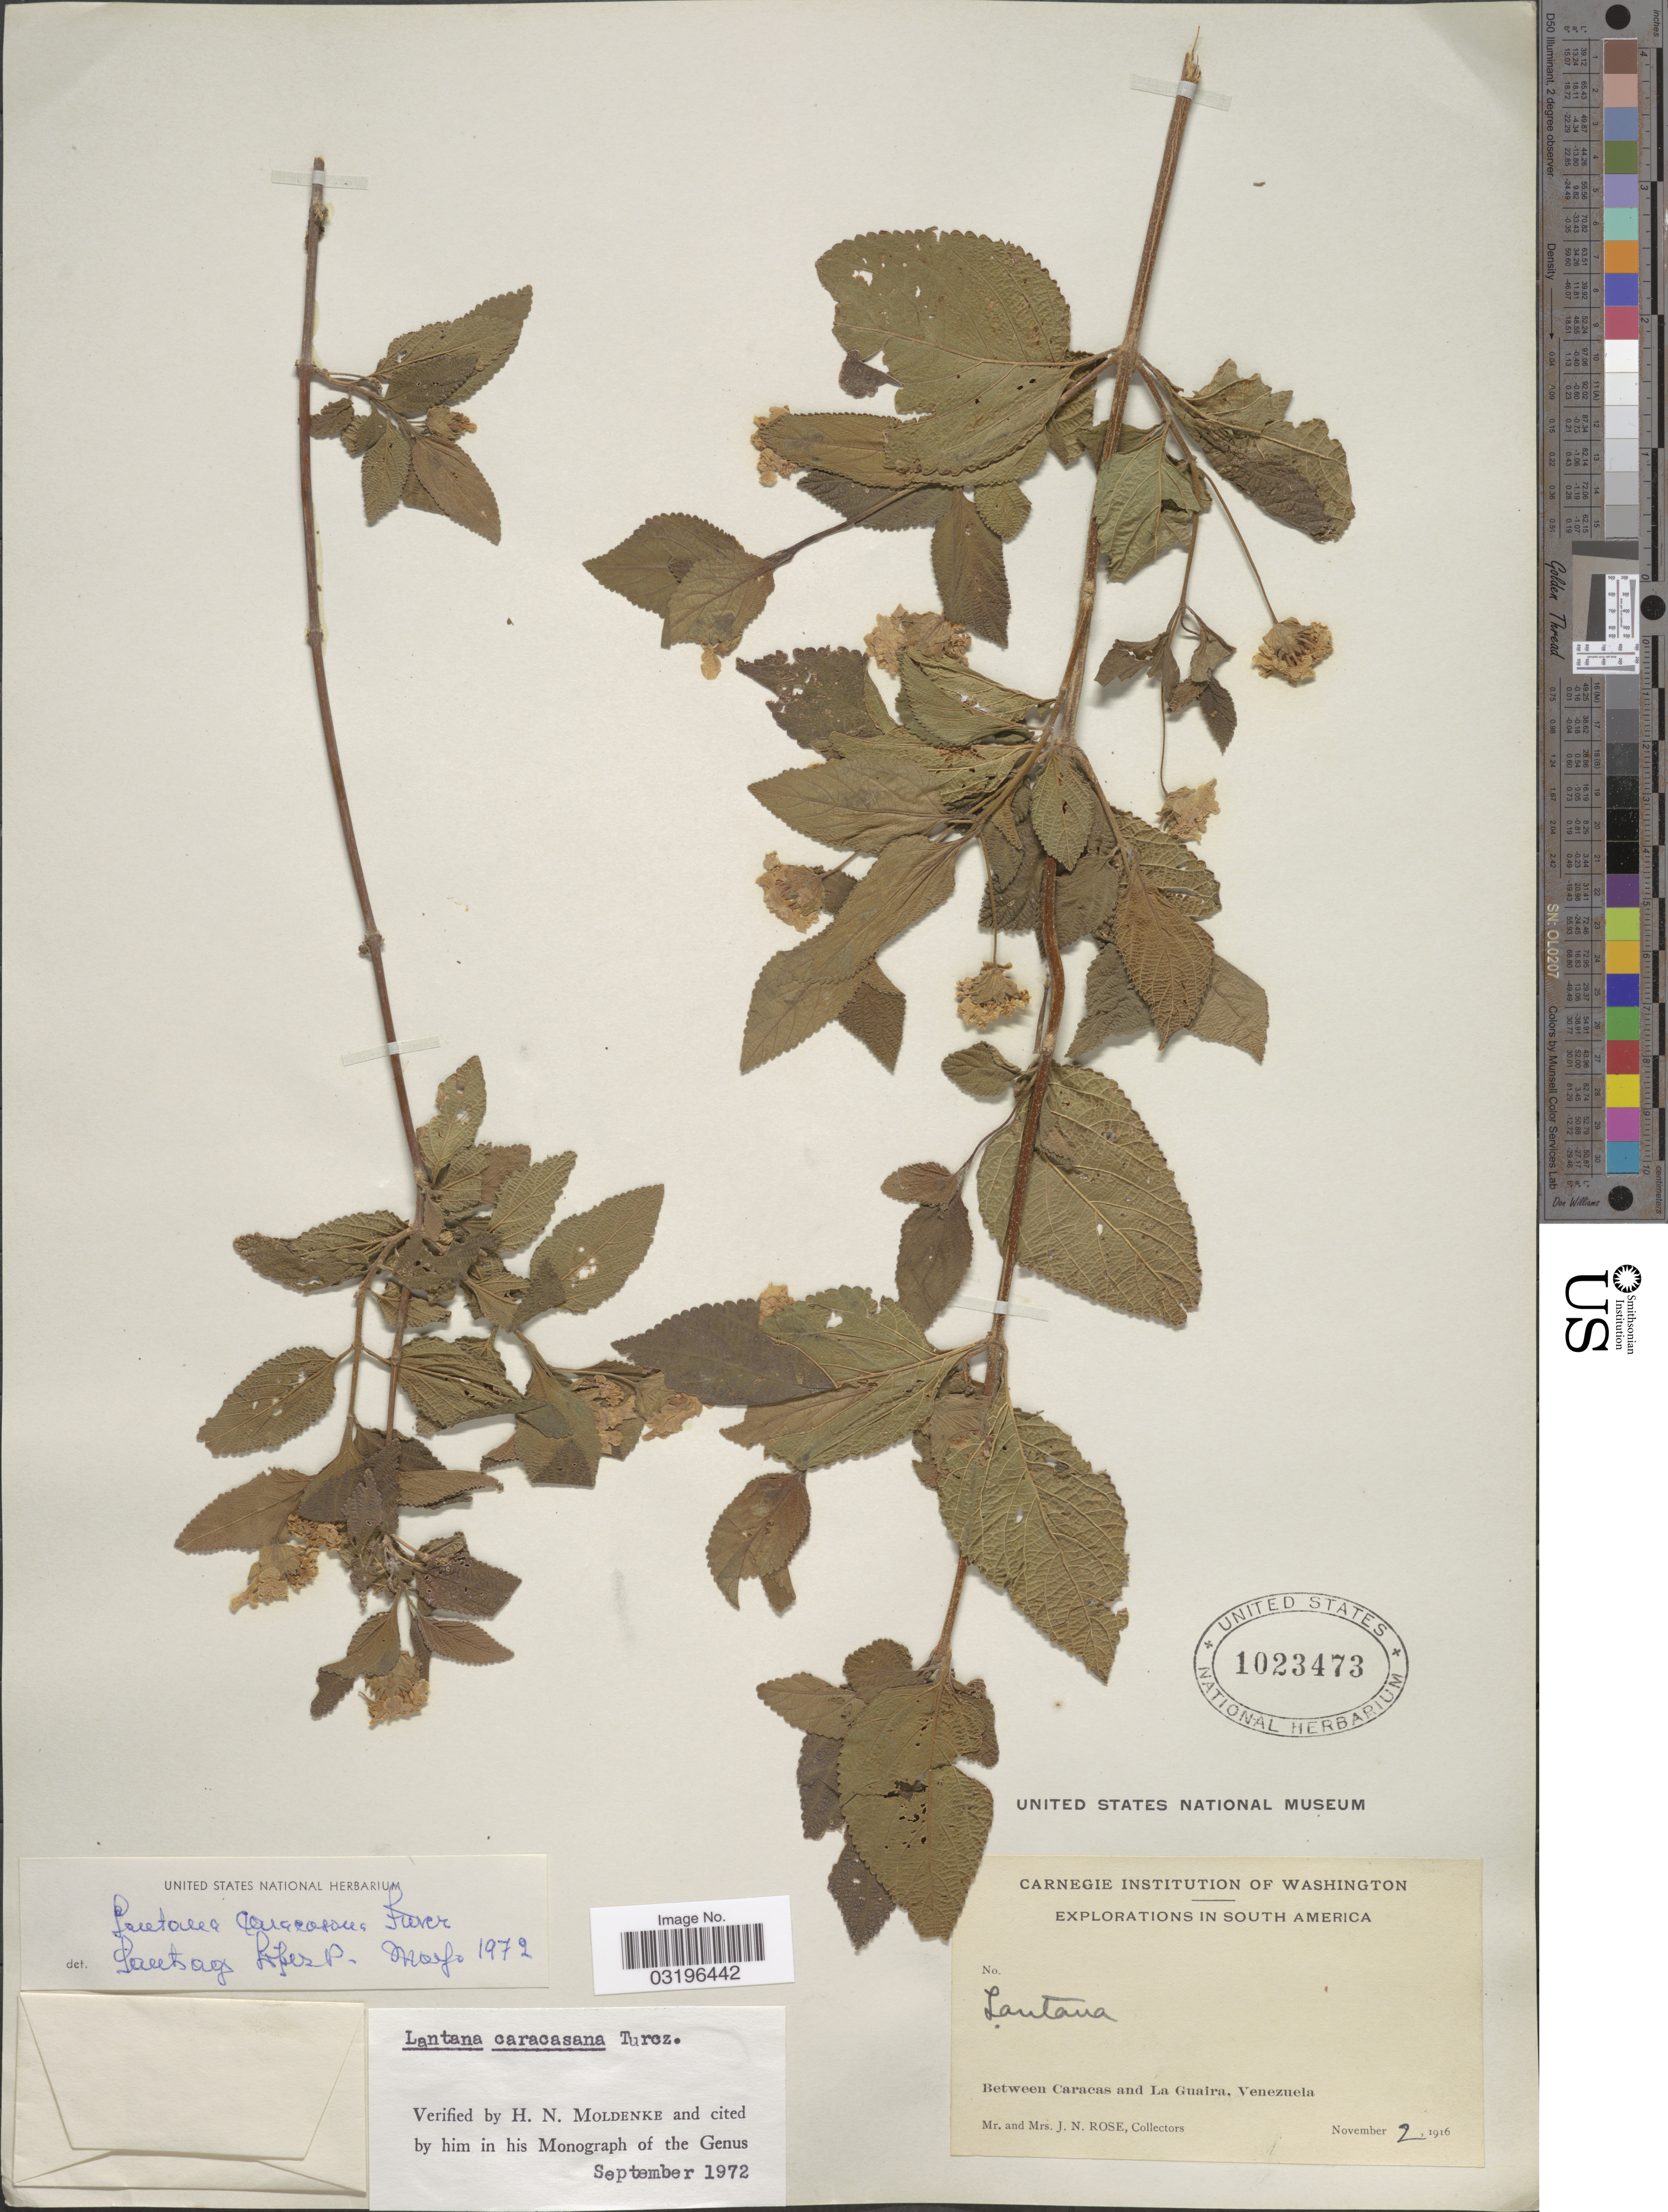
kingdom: Plantae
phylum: Tracheophyta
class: Magnoliopsida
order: Lamiales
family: Verbenaceae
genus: Lantana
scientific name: Lantana caracasana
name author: Turcz.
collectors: J. N. Rose & L. B. Rose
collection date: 1916-11-02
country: Venezuela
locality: Between Caracas and La Guaira.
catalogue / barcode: US 1023473